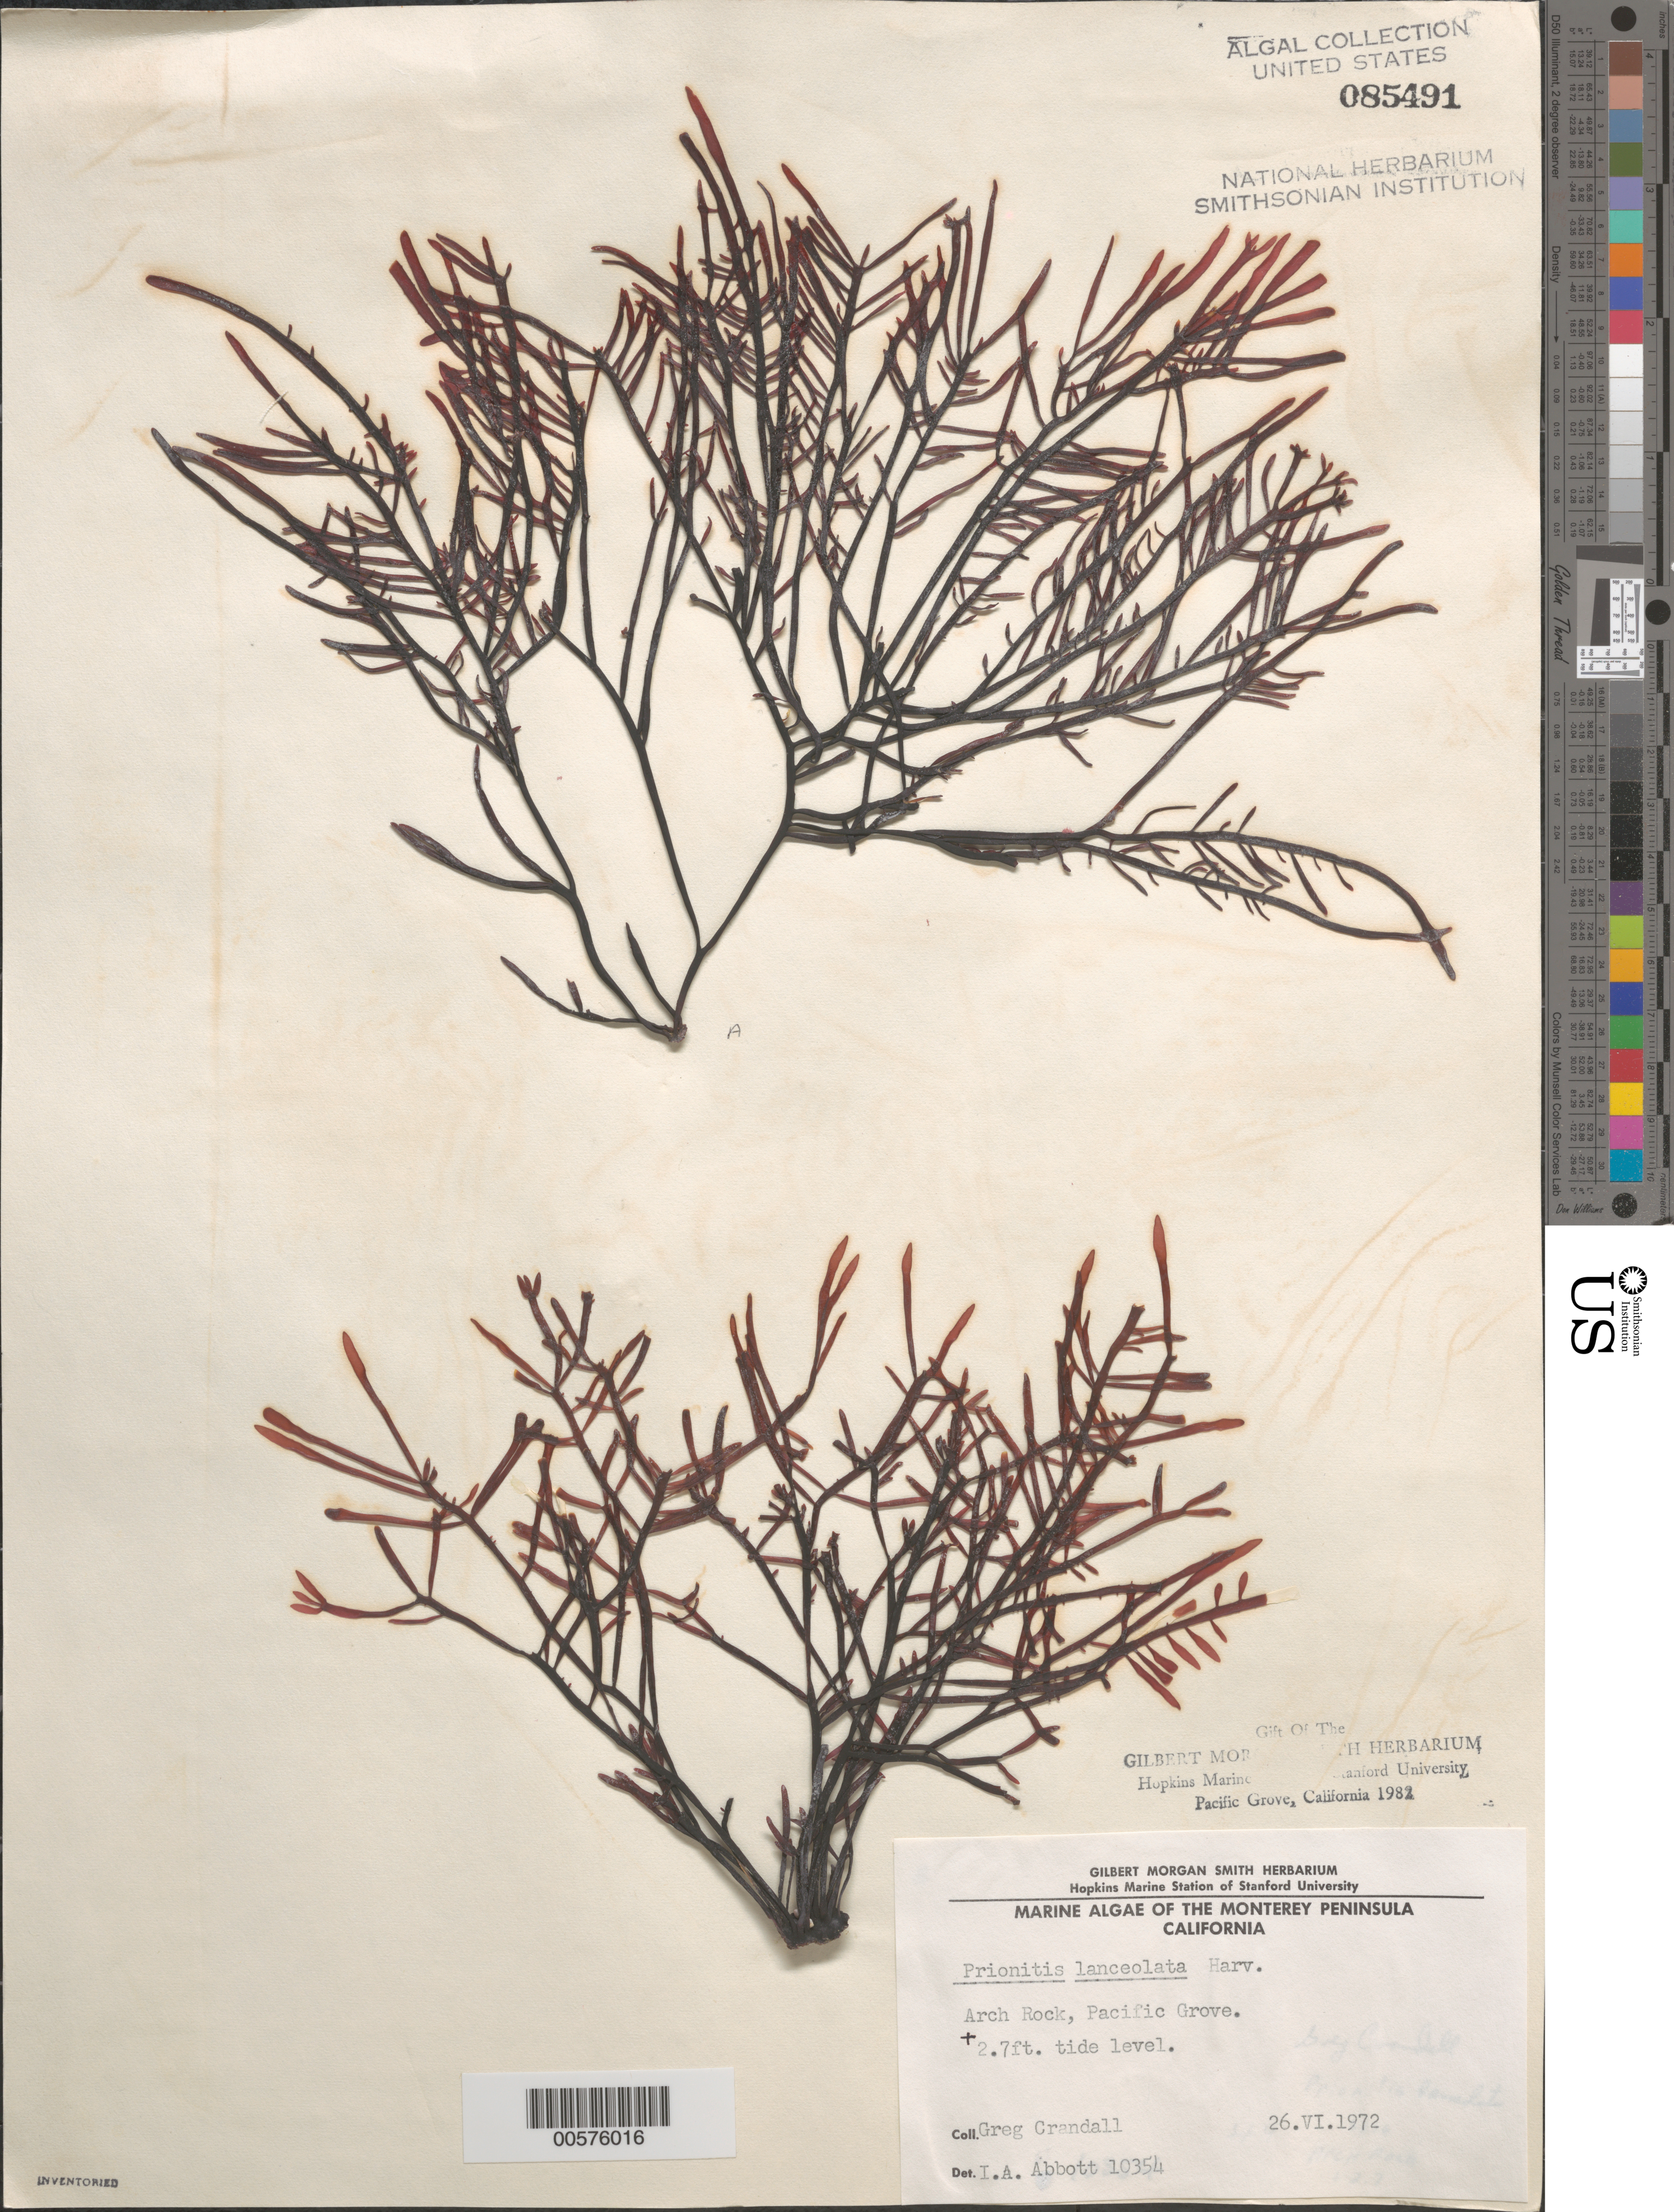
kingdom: Plantae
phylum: Rhodophyta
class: Florideophyceae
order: Cryptonemiales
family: Cryptonemiaceae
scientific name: Prionitis lanceolata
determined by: Abbott, Isabella A.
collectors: G. Crandall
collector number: IAA 10354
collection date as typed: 26 Jun 1972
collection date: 1972-06-26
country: United States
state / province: California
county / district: Monterey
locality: Arch Rock, Pacific Grove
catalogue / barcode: US 85491